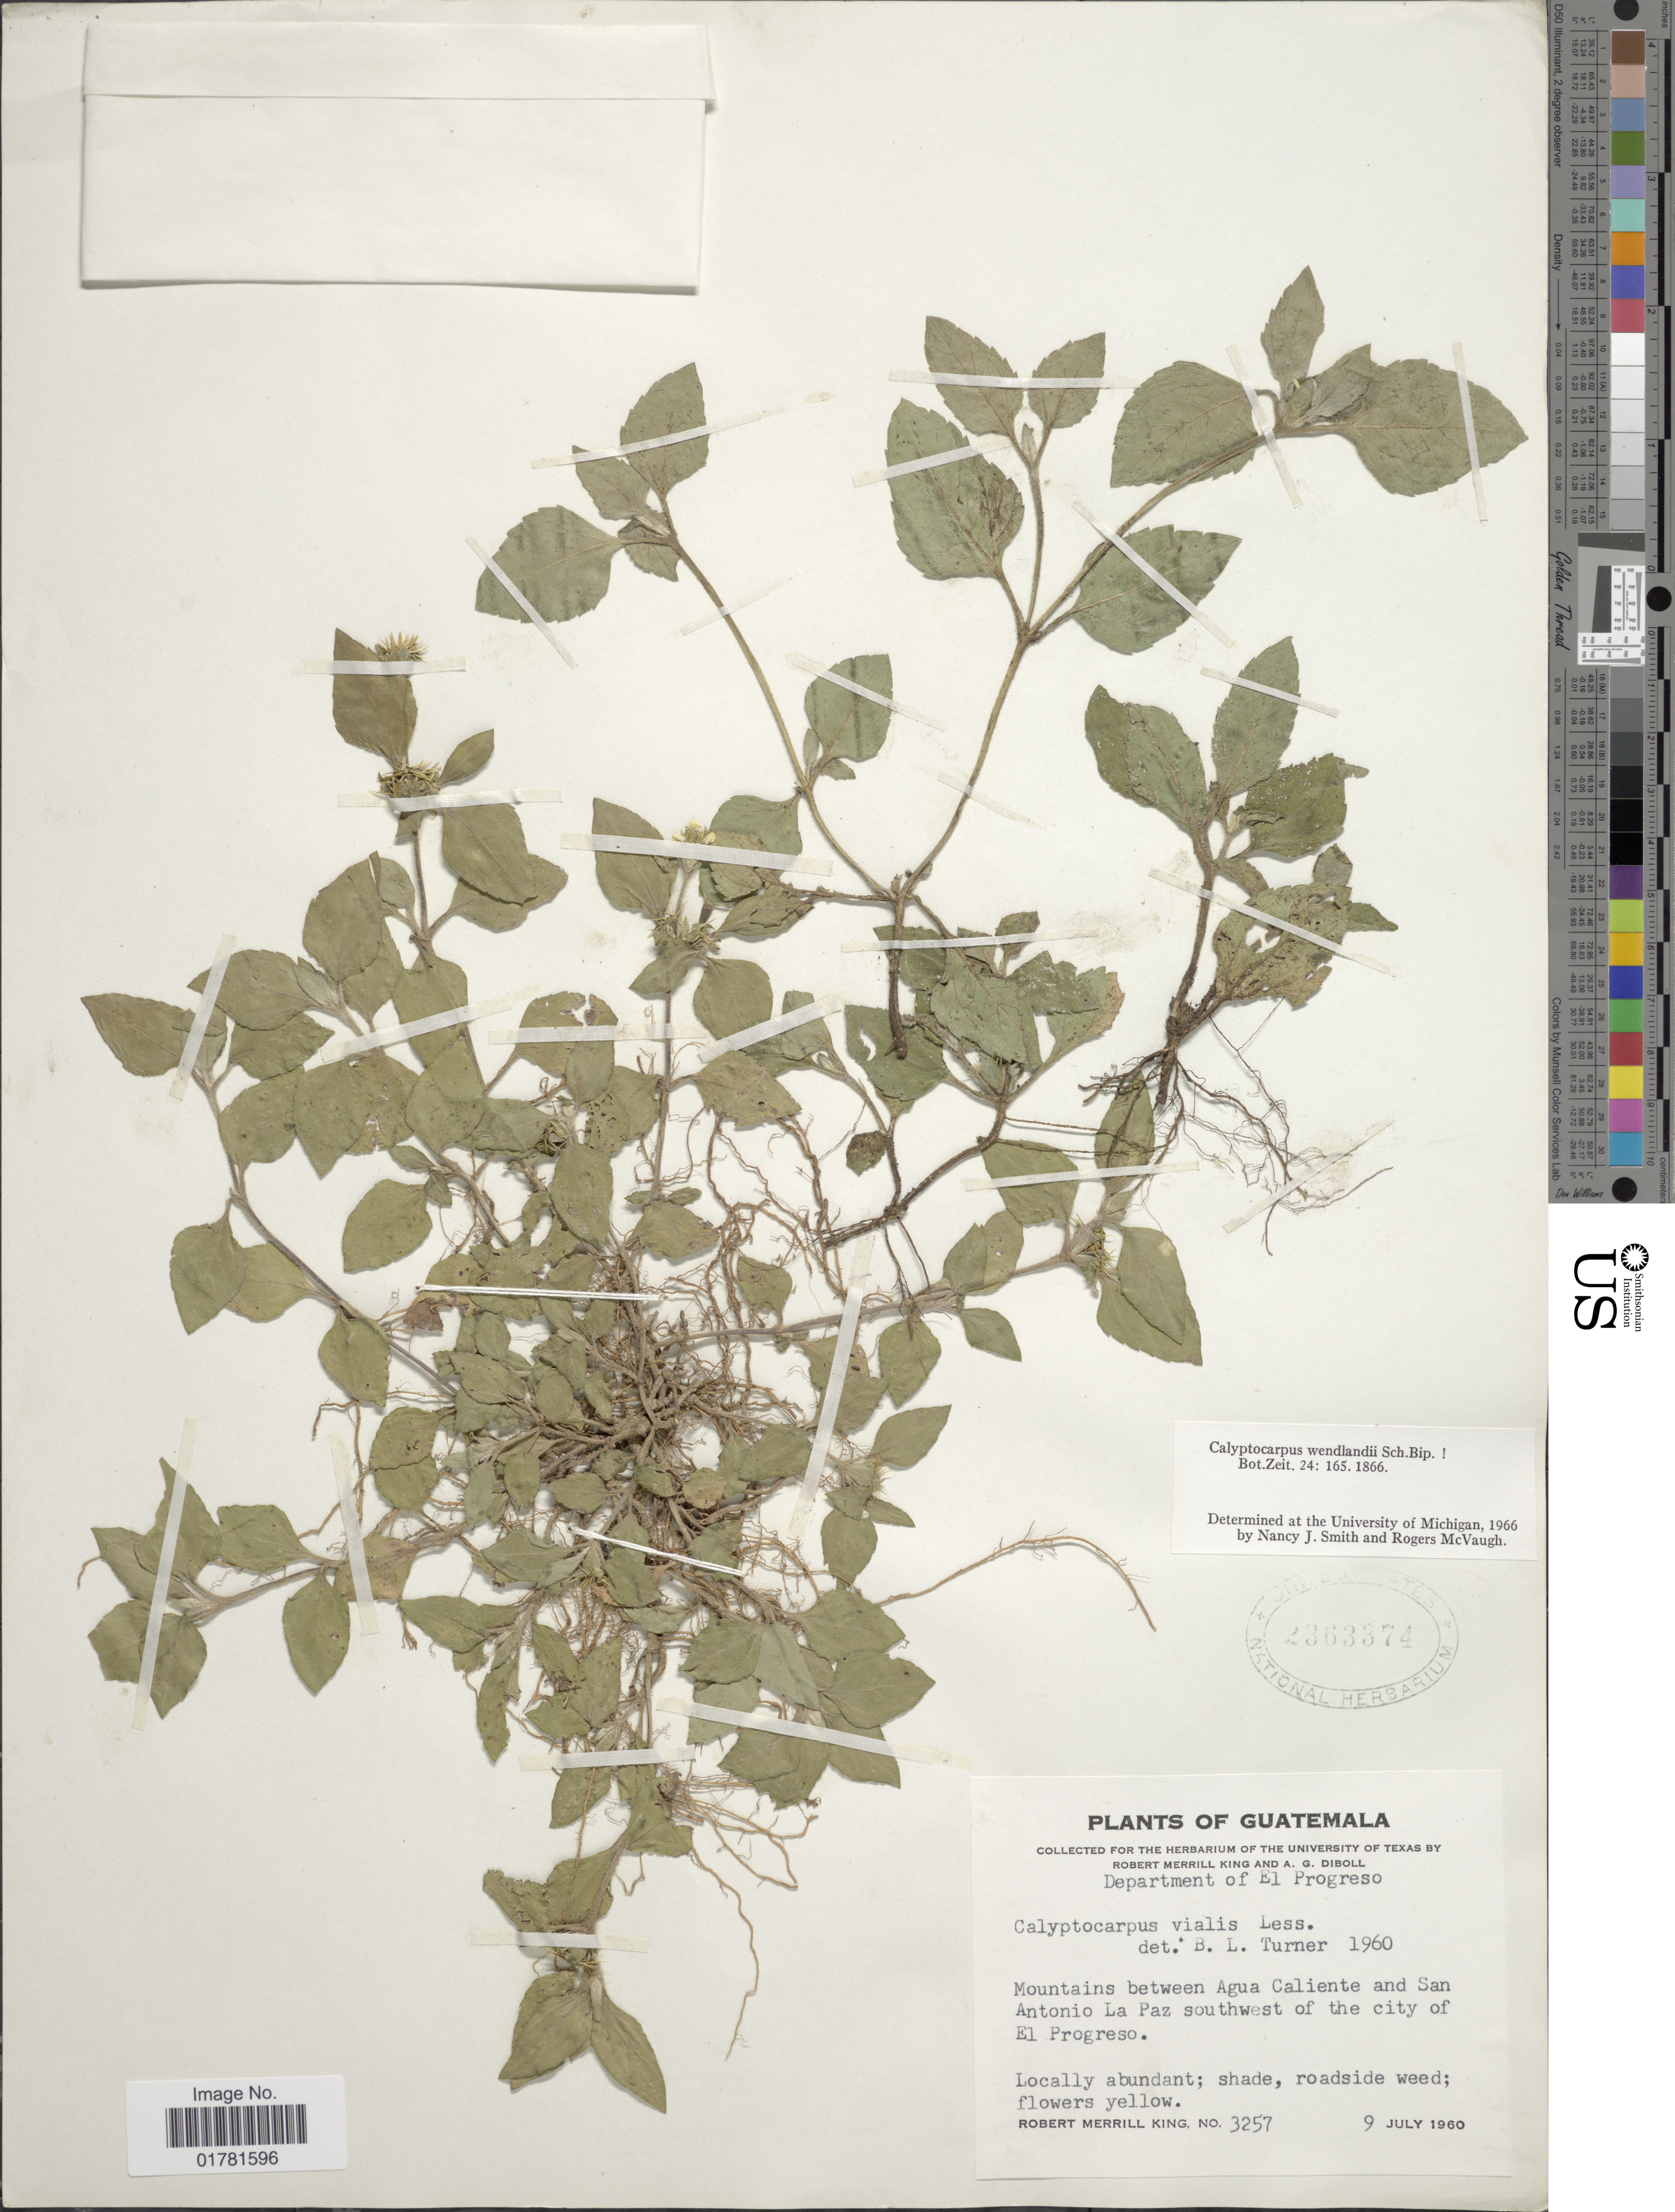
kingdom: Plantae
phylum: Tracheophyta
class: Magnoliopsida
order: Asterales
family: Asteraceae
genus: Calyptocarpus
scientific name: Calyptocarpus wendlandii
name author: Sch. Bip.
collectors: R. M. King & A. Diboll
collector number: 3257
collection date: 1960-07-09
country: Guatemala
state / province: El Progreso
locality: Mountains between Agua Caliente and San Antonio La Paz southwest of the city of El Progreso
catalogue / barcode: US 2363374